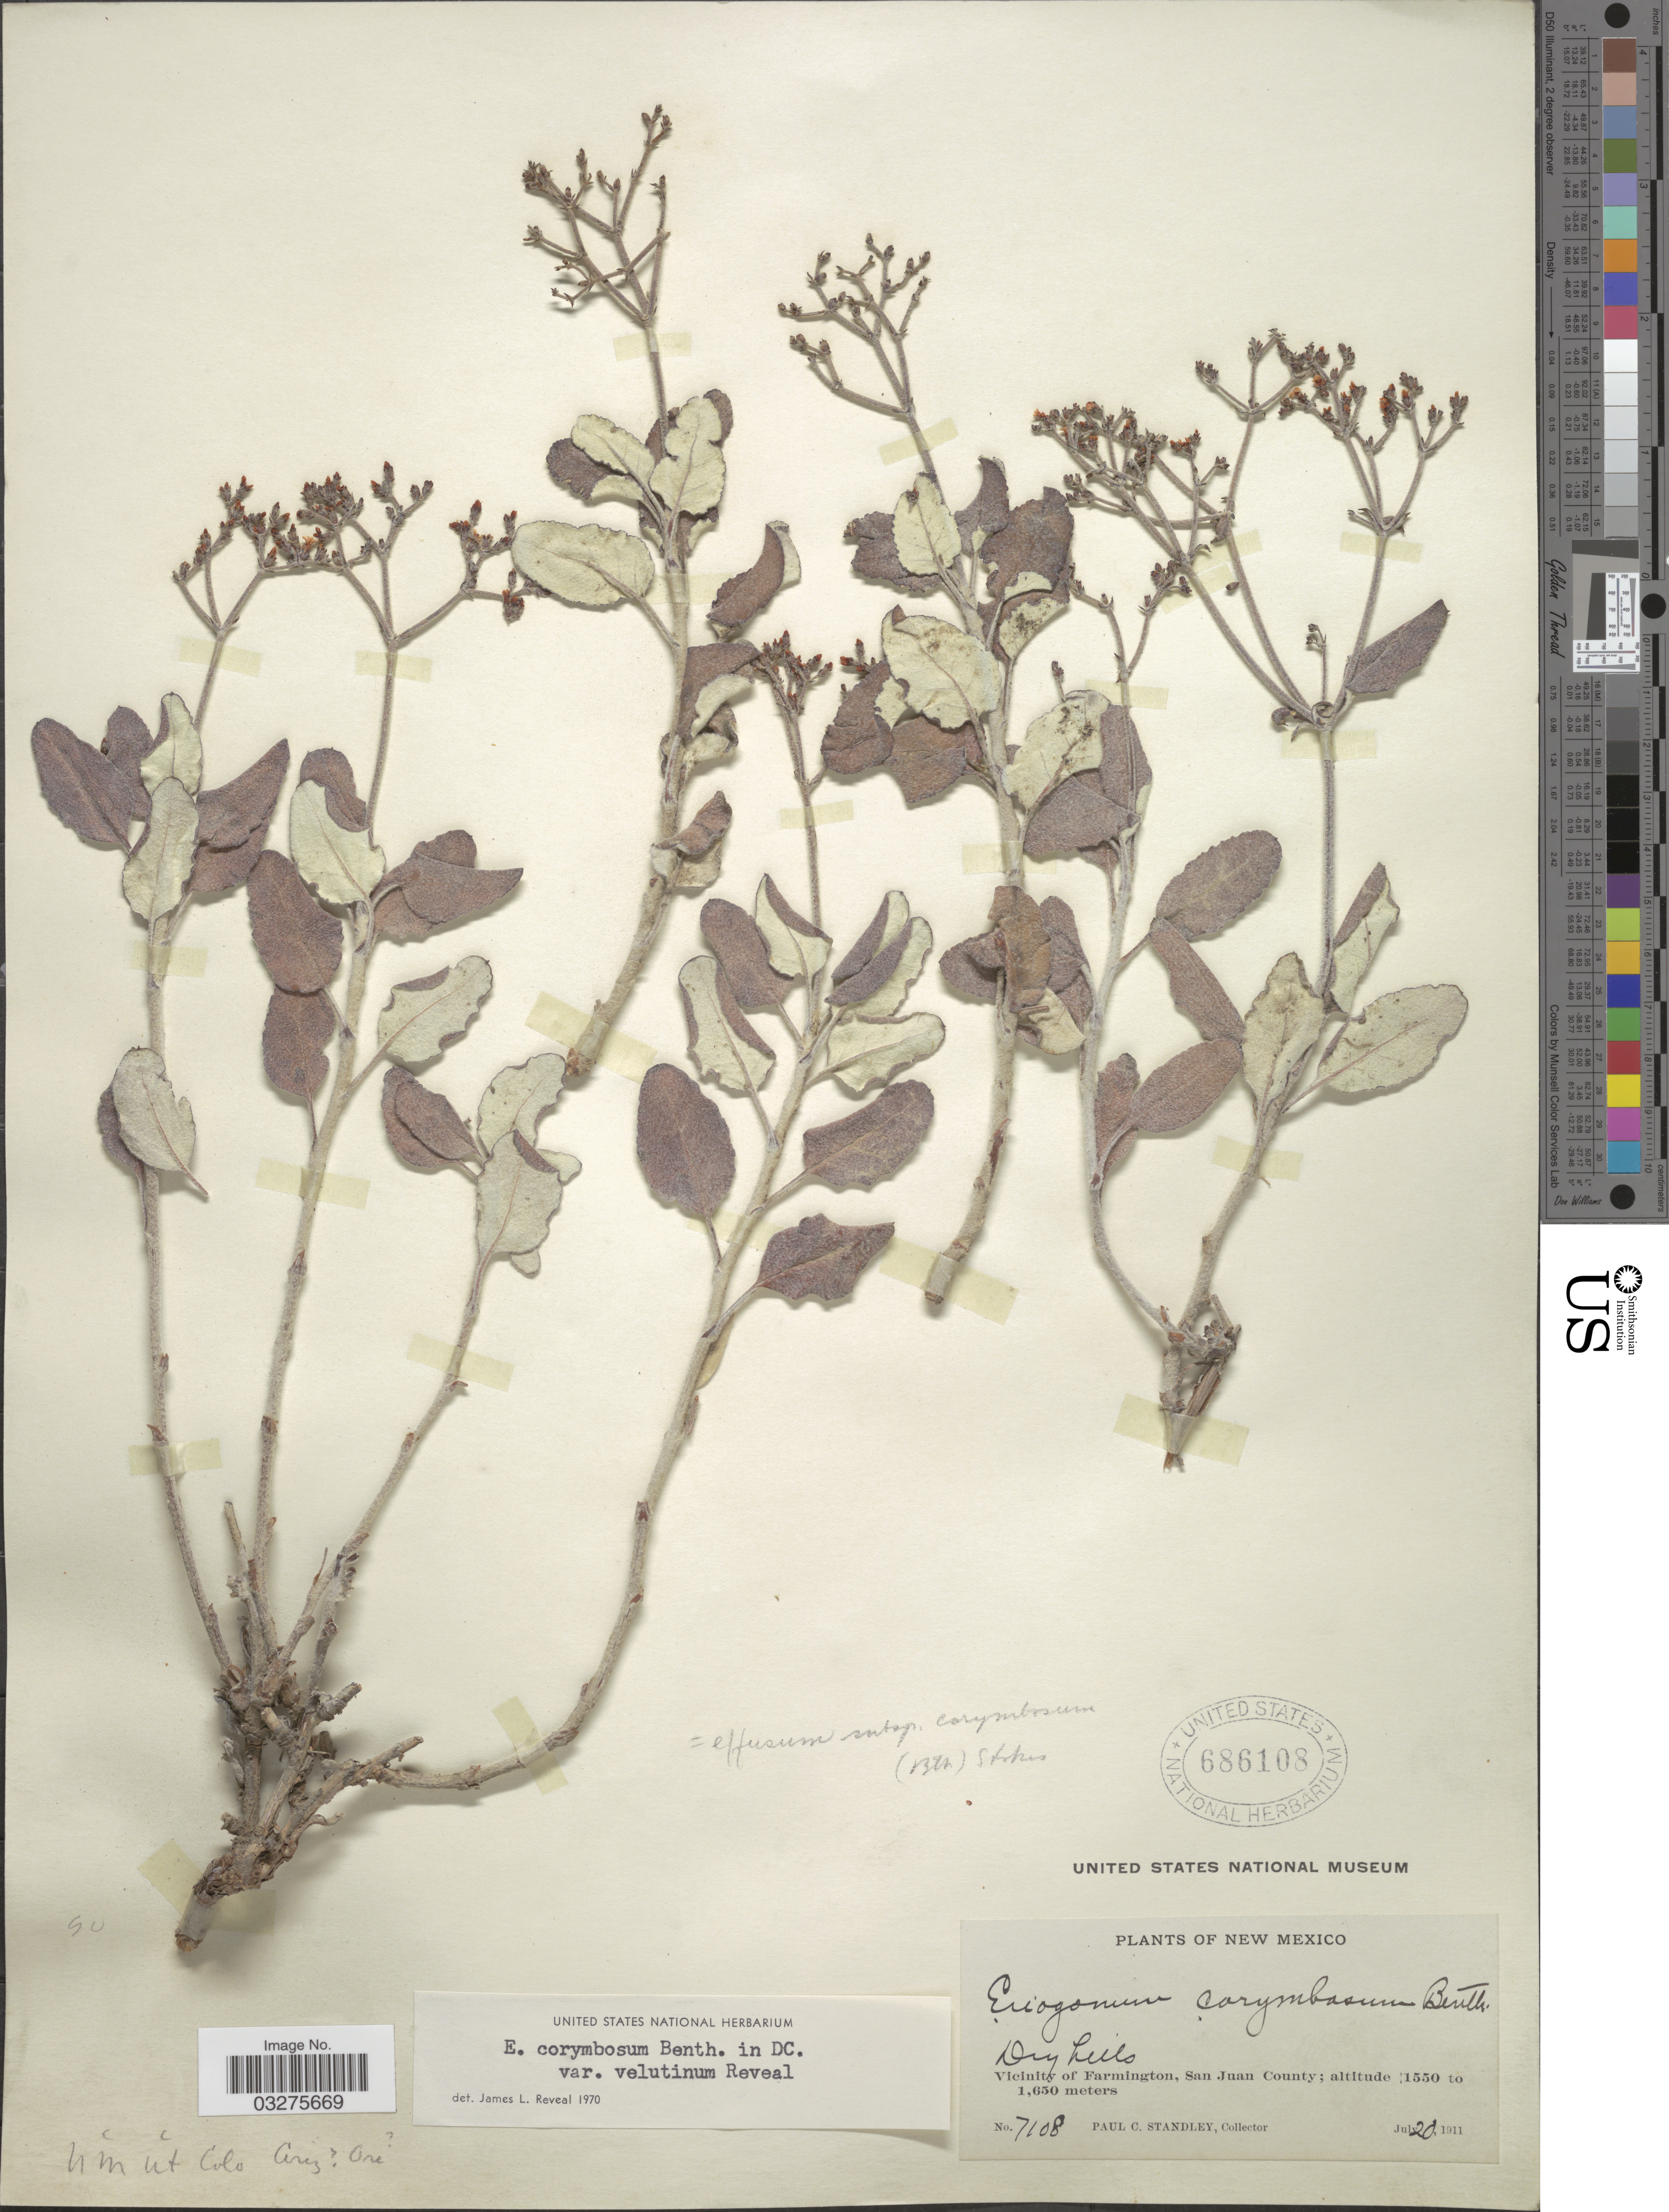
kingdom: Plantae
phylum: Tracheophyta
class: Magnoliopsida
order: Caryophyllales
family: Polygonaceae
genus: Eriogonum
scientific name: Eriogonum corymbosum var. velutinum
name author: Reveal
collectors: P. C. Standley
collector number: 7108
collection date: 1911-07-20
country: United States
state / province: New Mexico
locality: Vicinity of Farmington, San Juan County.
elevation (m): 1550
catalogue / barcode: US 686108